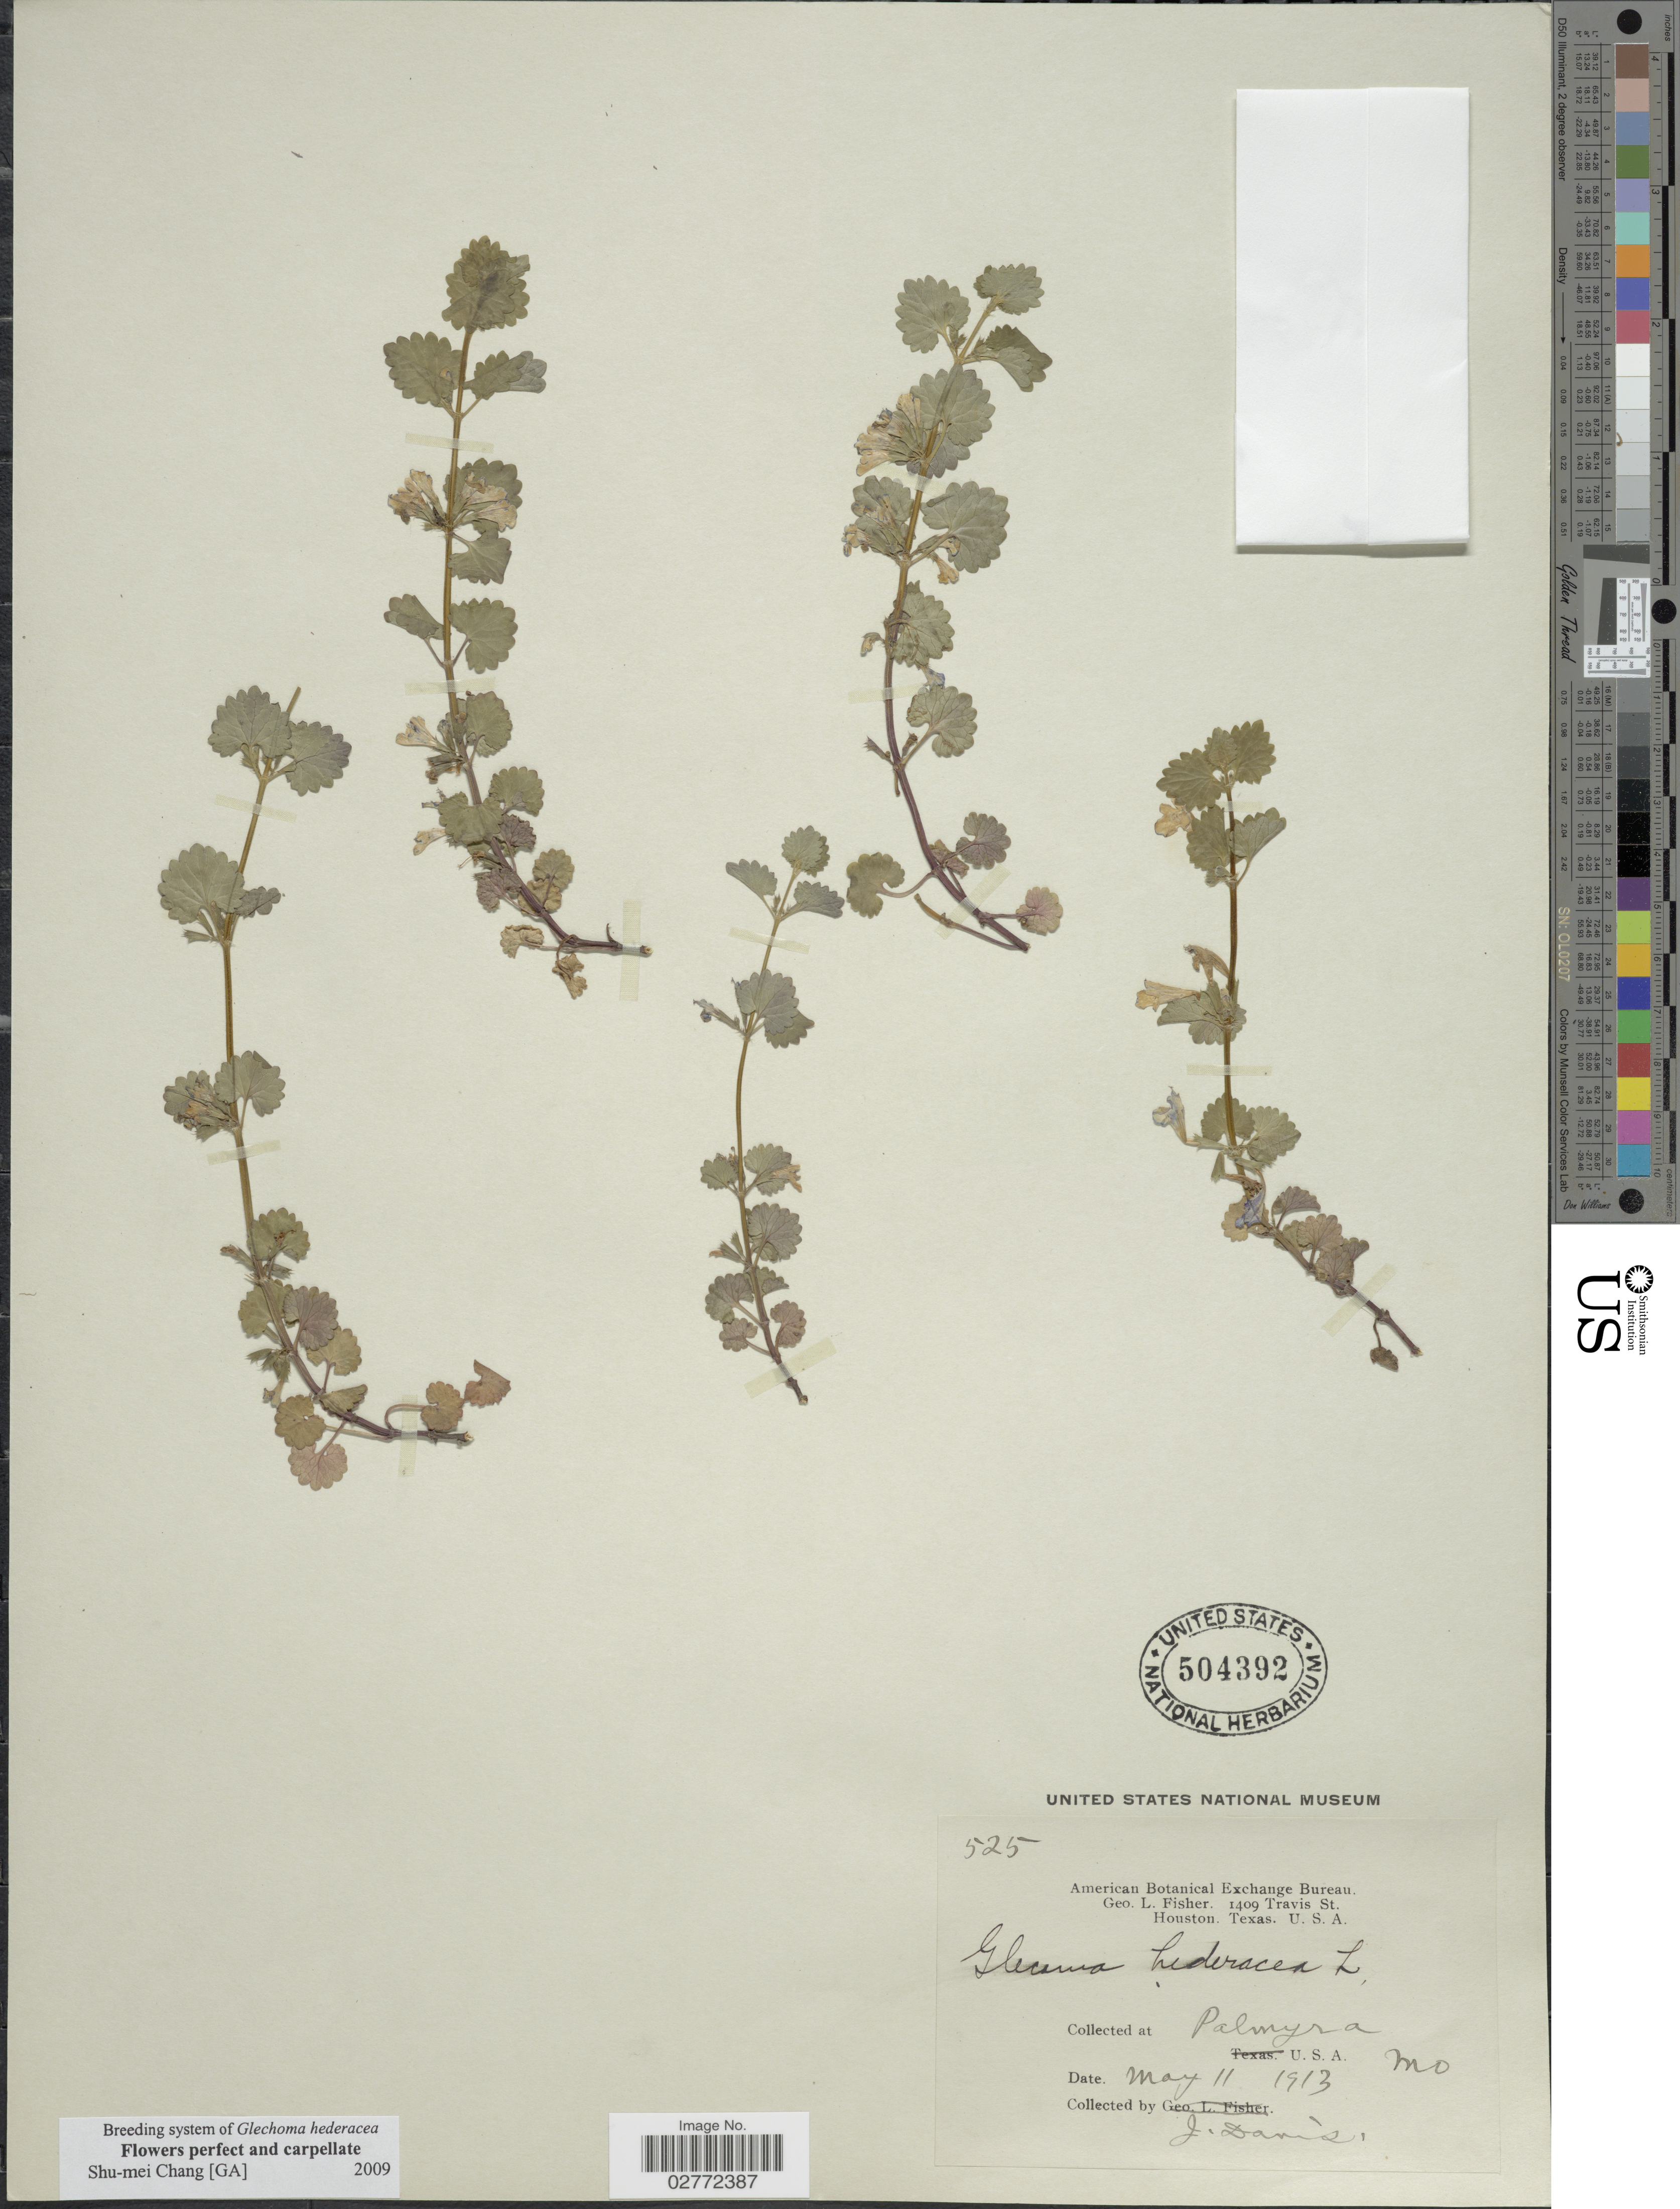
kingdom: Plantae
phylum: Tracheophyta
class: Magnoliopsida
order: Lamiales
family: Lamiaceae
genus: Glechoma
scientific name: Glechoma hederacea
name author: L.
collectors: J. Davis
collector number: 525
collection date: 1913-05-11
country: United States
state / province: Missouri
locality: Palmyra.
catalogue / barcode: US 504392